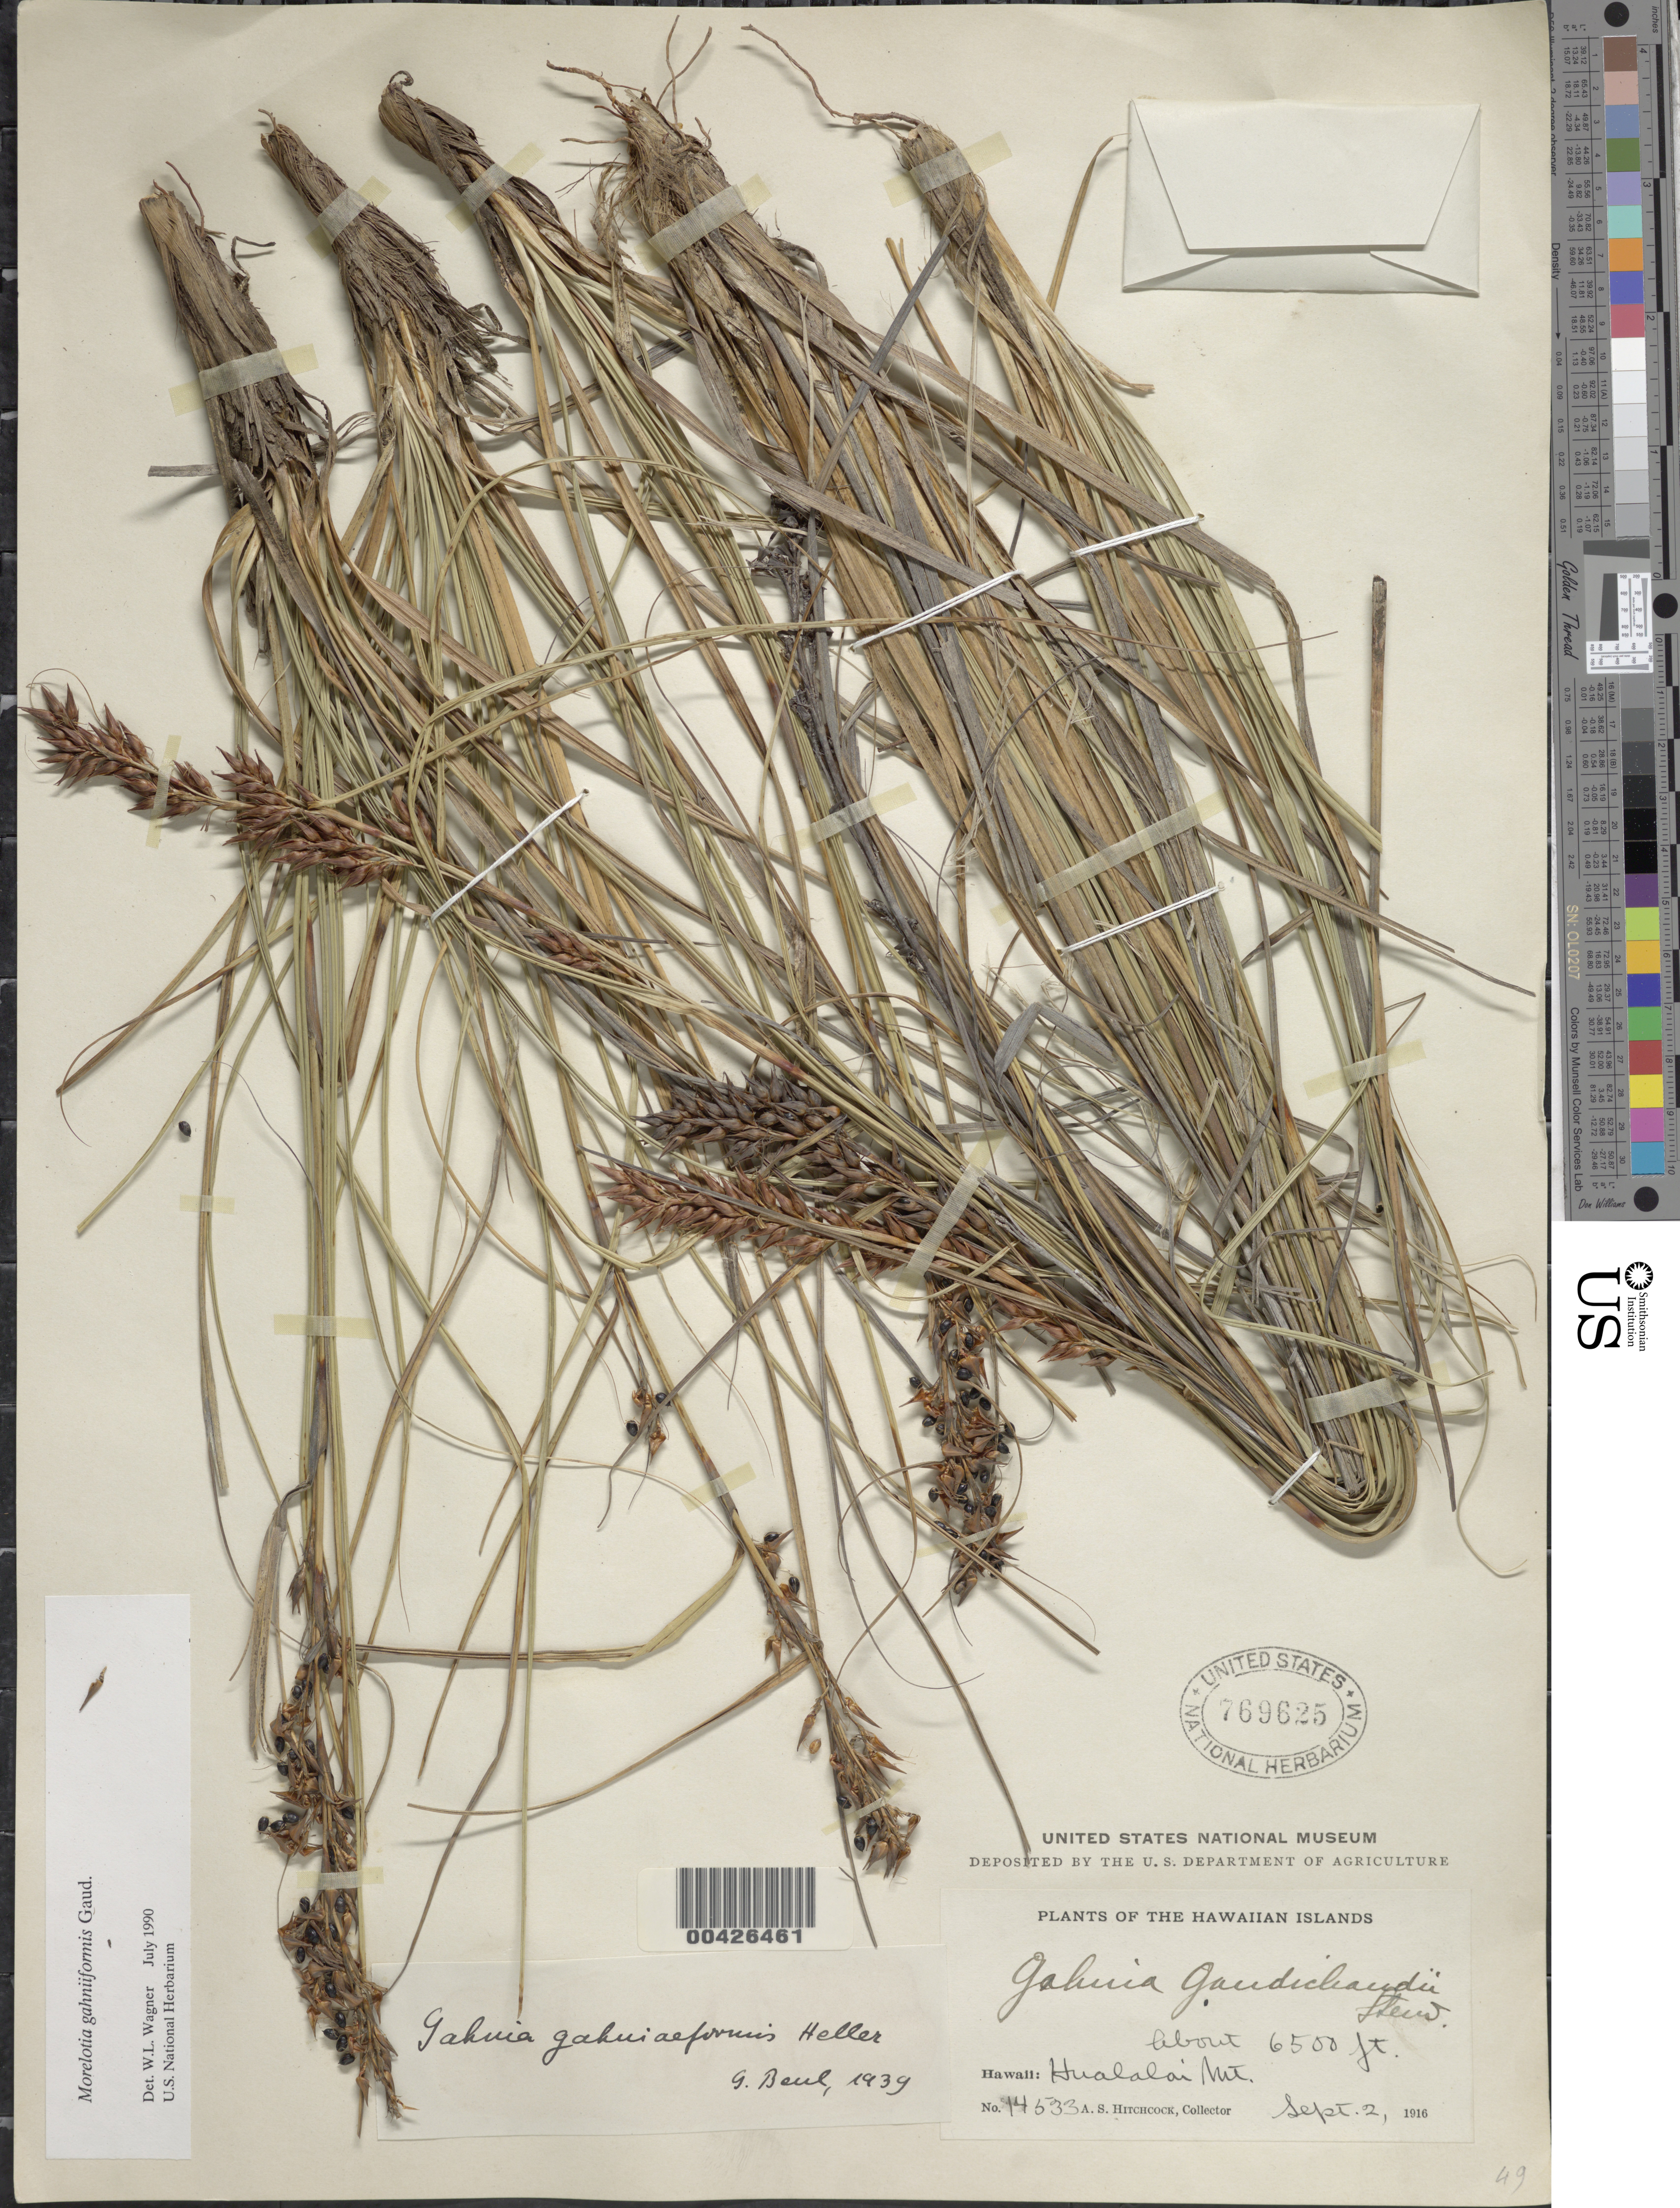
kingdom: Plantae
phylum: Tracheophyta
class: Liliopsida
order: Poales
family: Cyperaceae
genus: Morelotia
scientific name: Morelotia gahniiformis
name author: Gaudich.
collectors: A. S. Hitchcock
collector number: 14533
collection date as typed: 2 Sep 1916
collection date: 1916-09-02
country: United States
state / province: Hawaii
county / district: Hawaii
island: Hawaii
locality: Hualalai Mt.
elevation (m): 1981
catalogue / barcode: US 769625